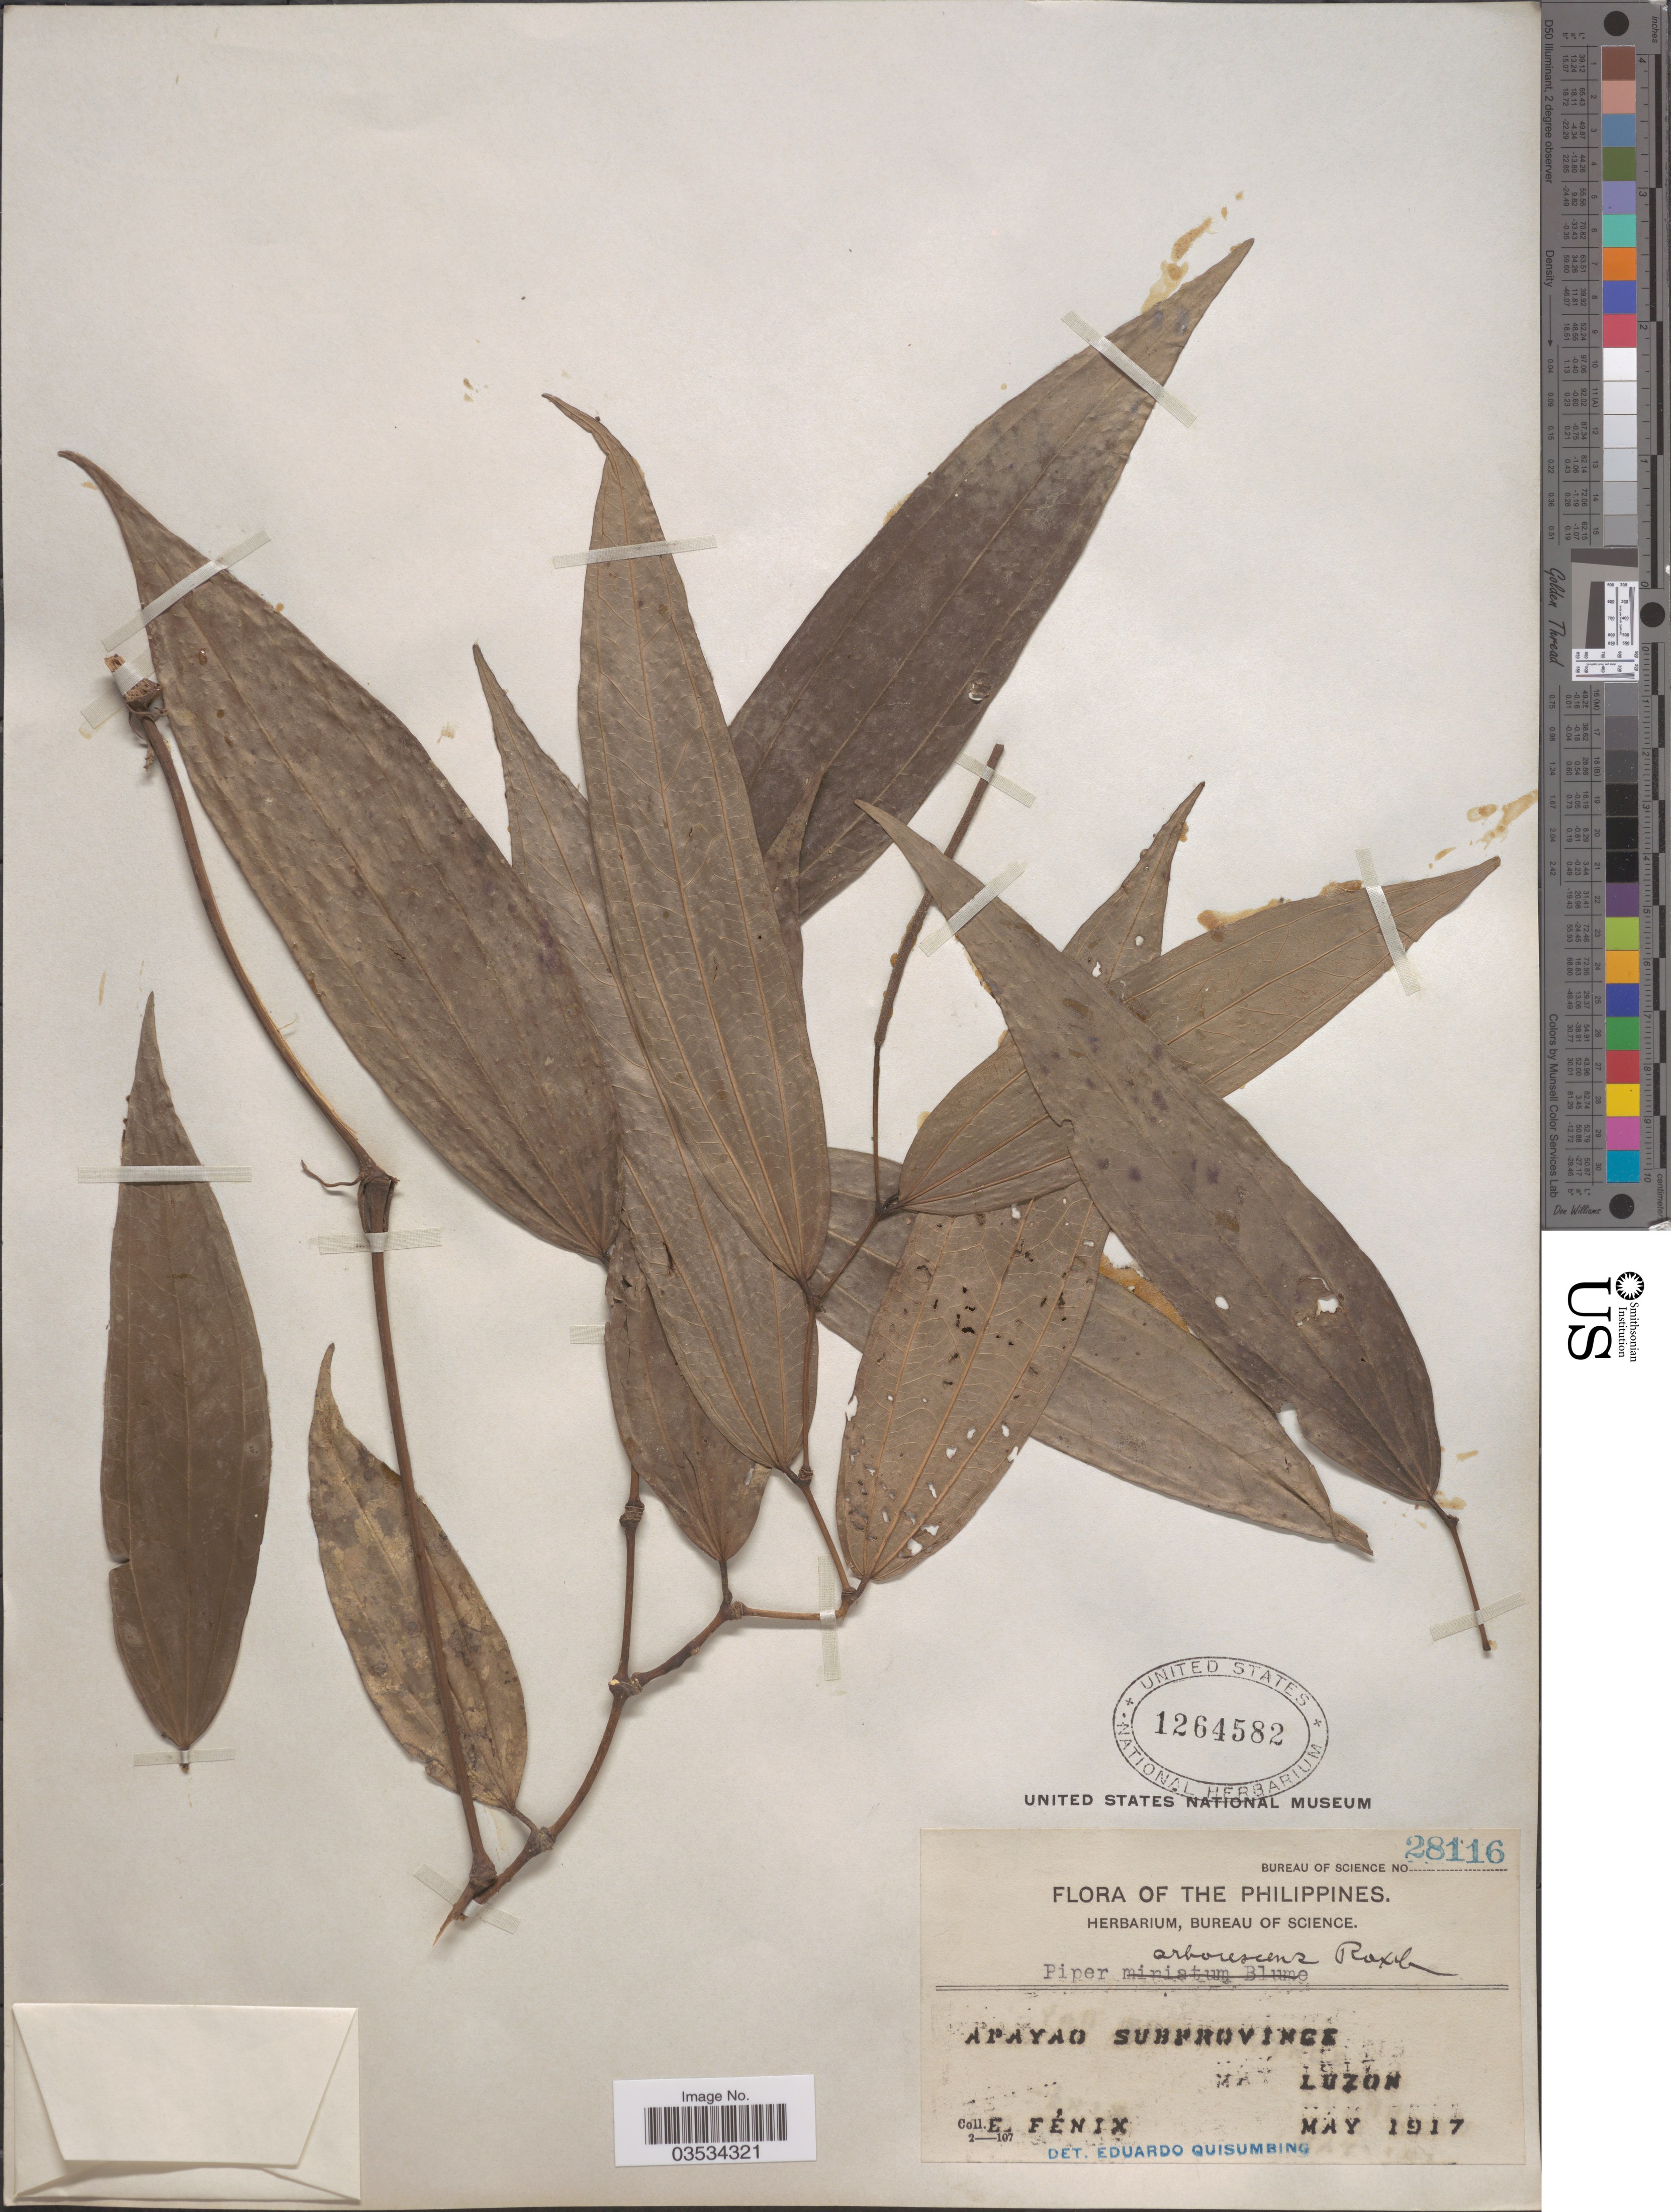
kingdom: Plantae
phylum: Tracheophyta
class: Magnoliopsida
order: Piperales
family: Piperaceae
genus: Piper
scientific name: Piper arborescens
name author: Roxb.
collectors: E. Fénix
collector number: Bureau of Science 28116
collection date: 1917-05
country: Philippines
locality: Apayao Subprovince. Luzon.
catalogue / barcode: US 1264582